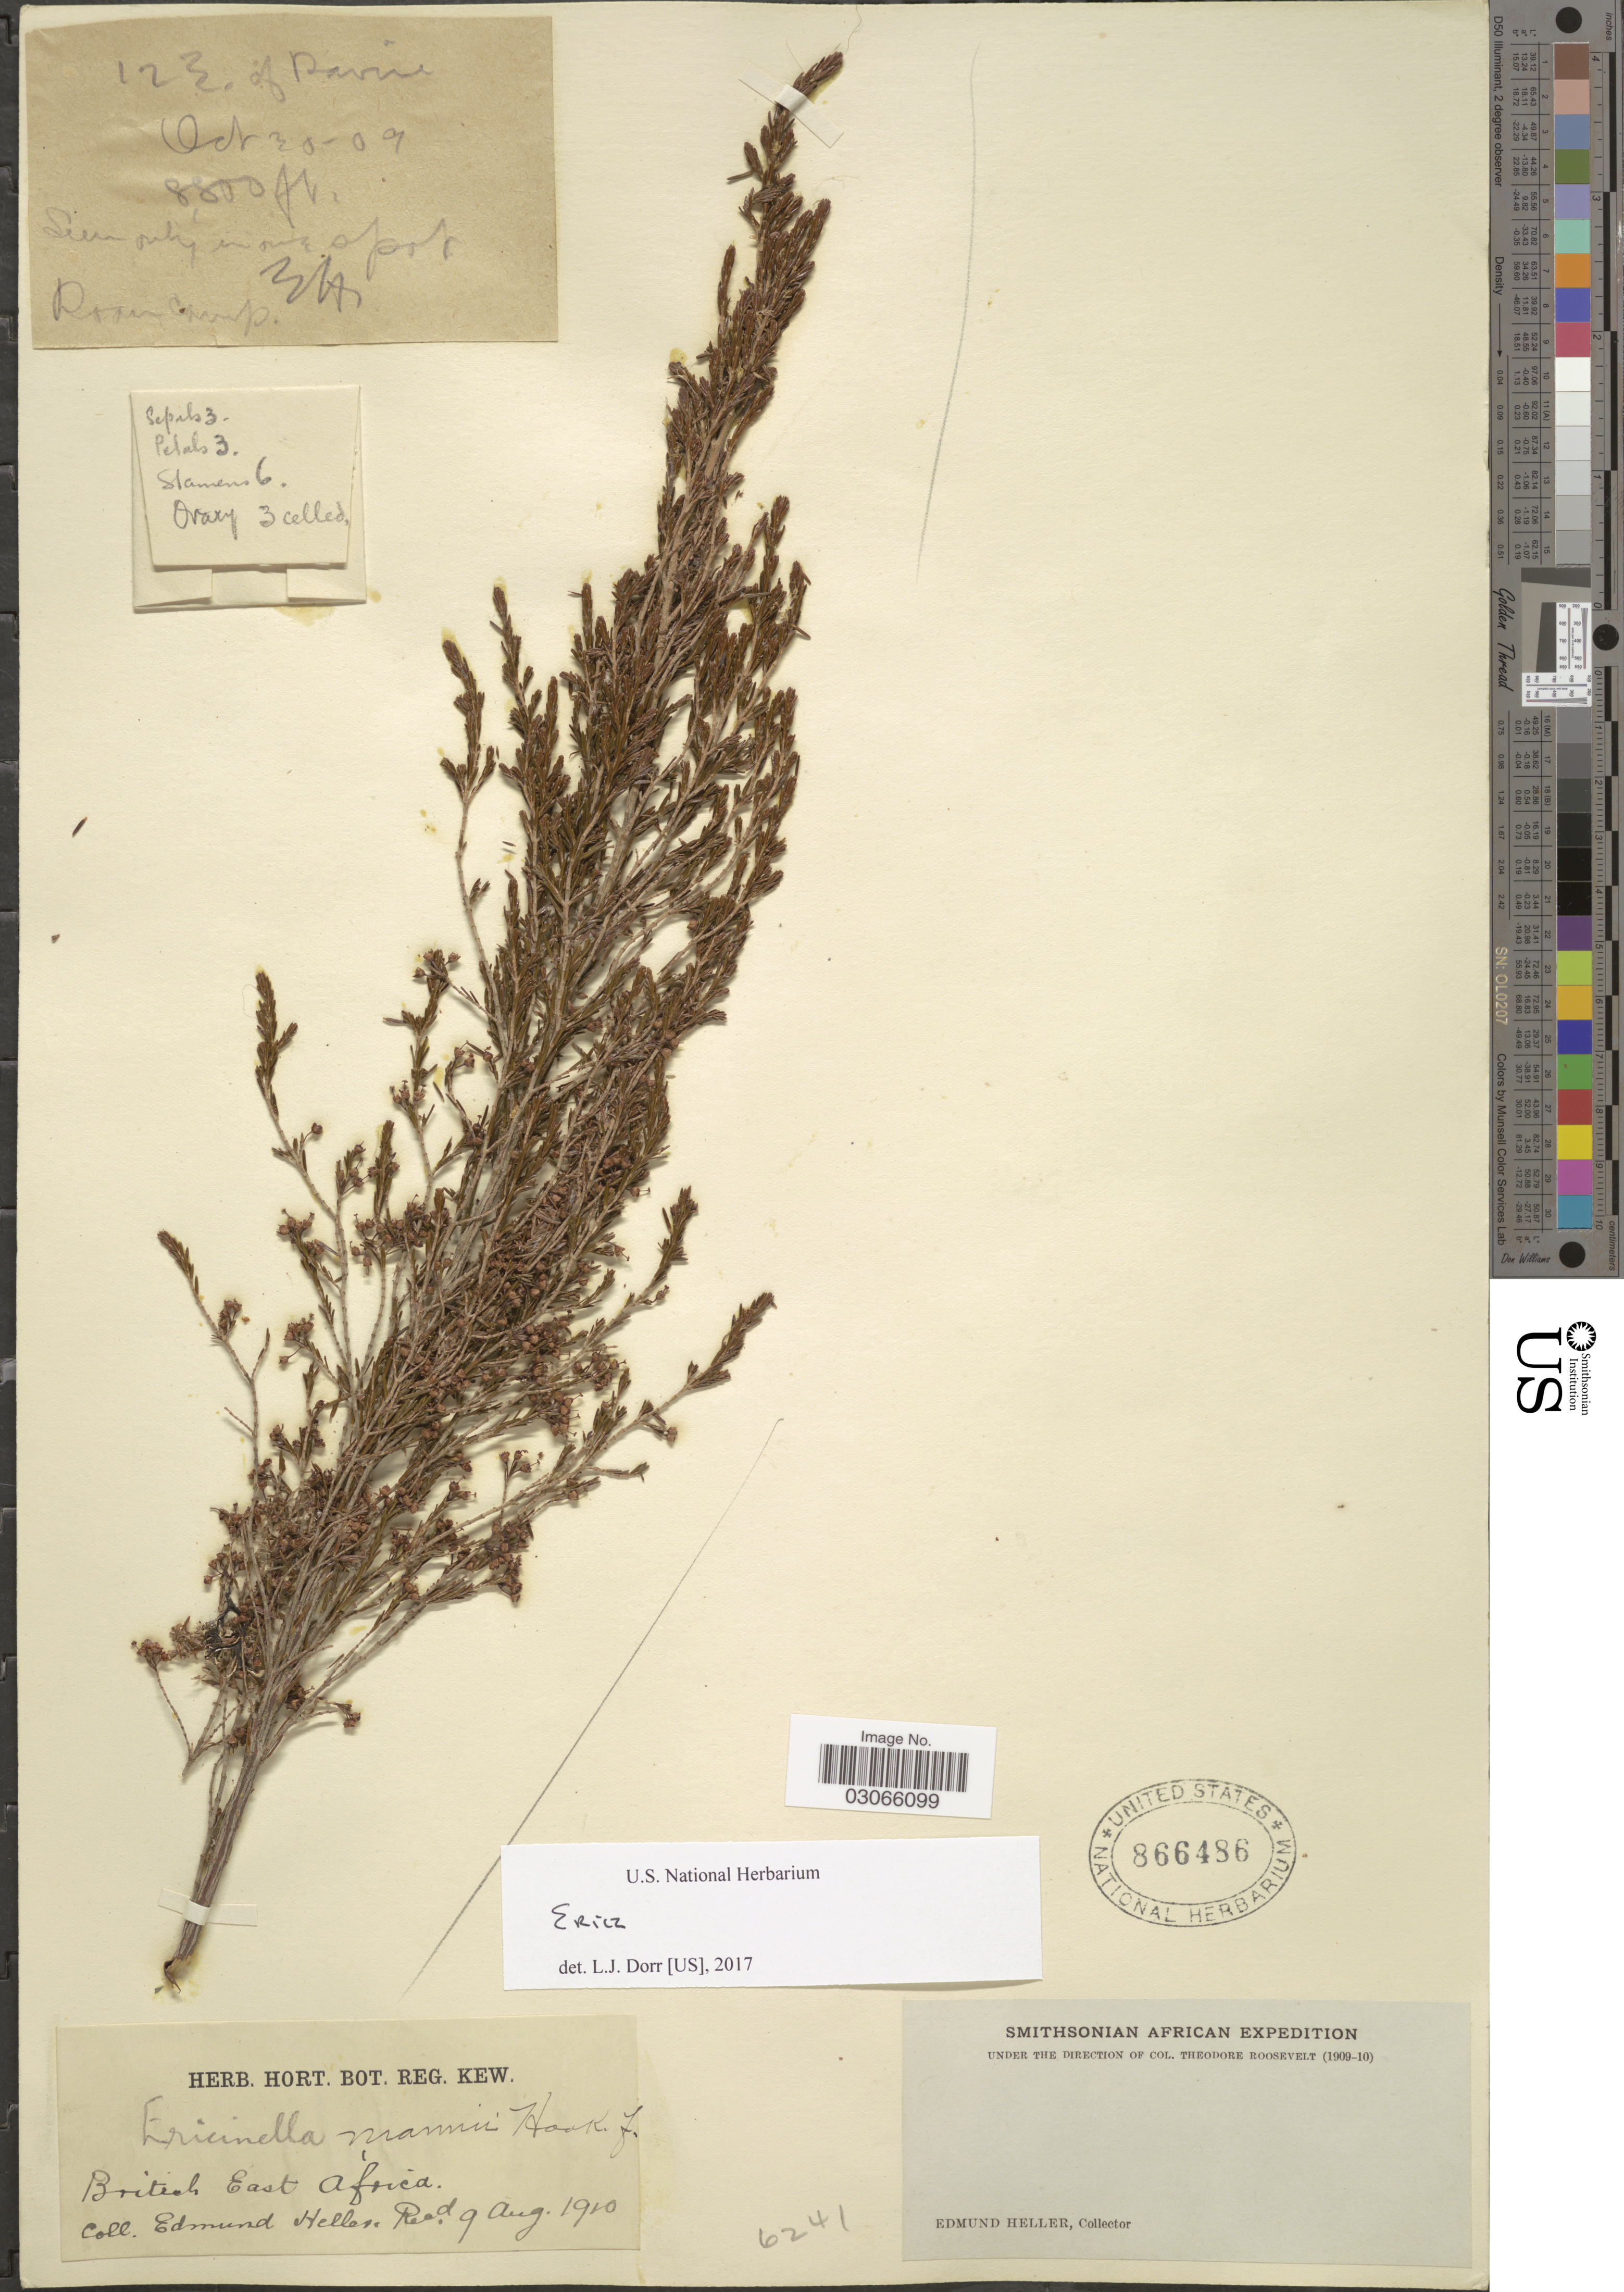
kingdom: Plantae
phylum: Tracheophyta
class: Magnoliopsida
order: Ericales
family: Ericaceae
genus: Erica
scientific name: Erica sp.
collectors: E. Heller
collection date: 1909/1910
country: Kenya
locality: British East Africa.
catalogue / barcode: US 866486